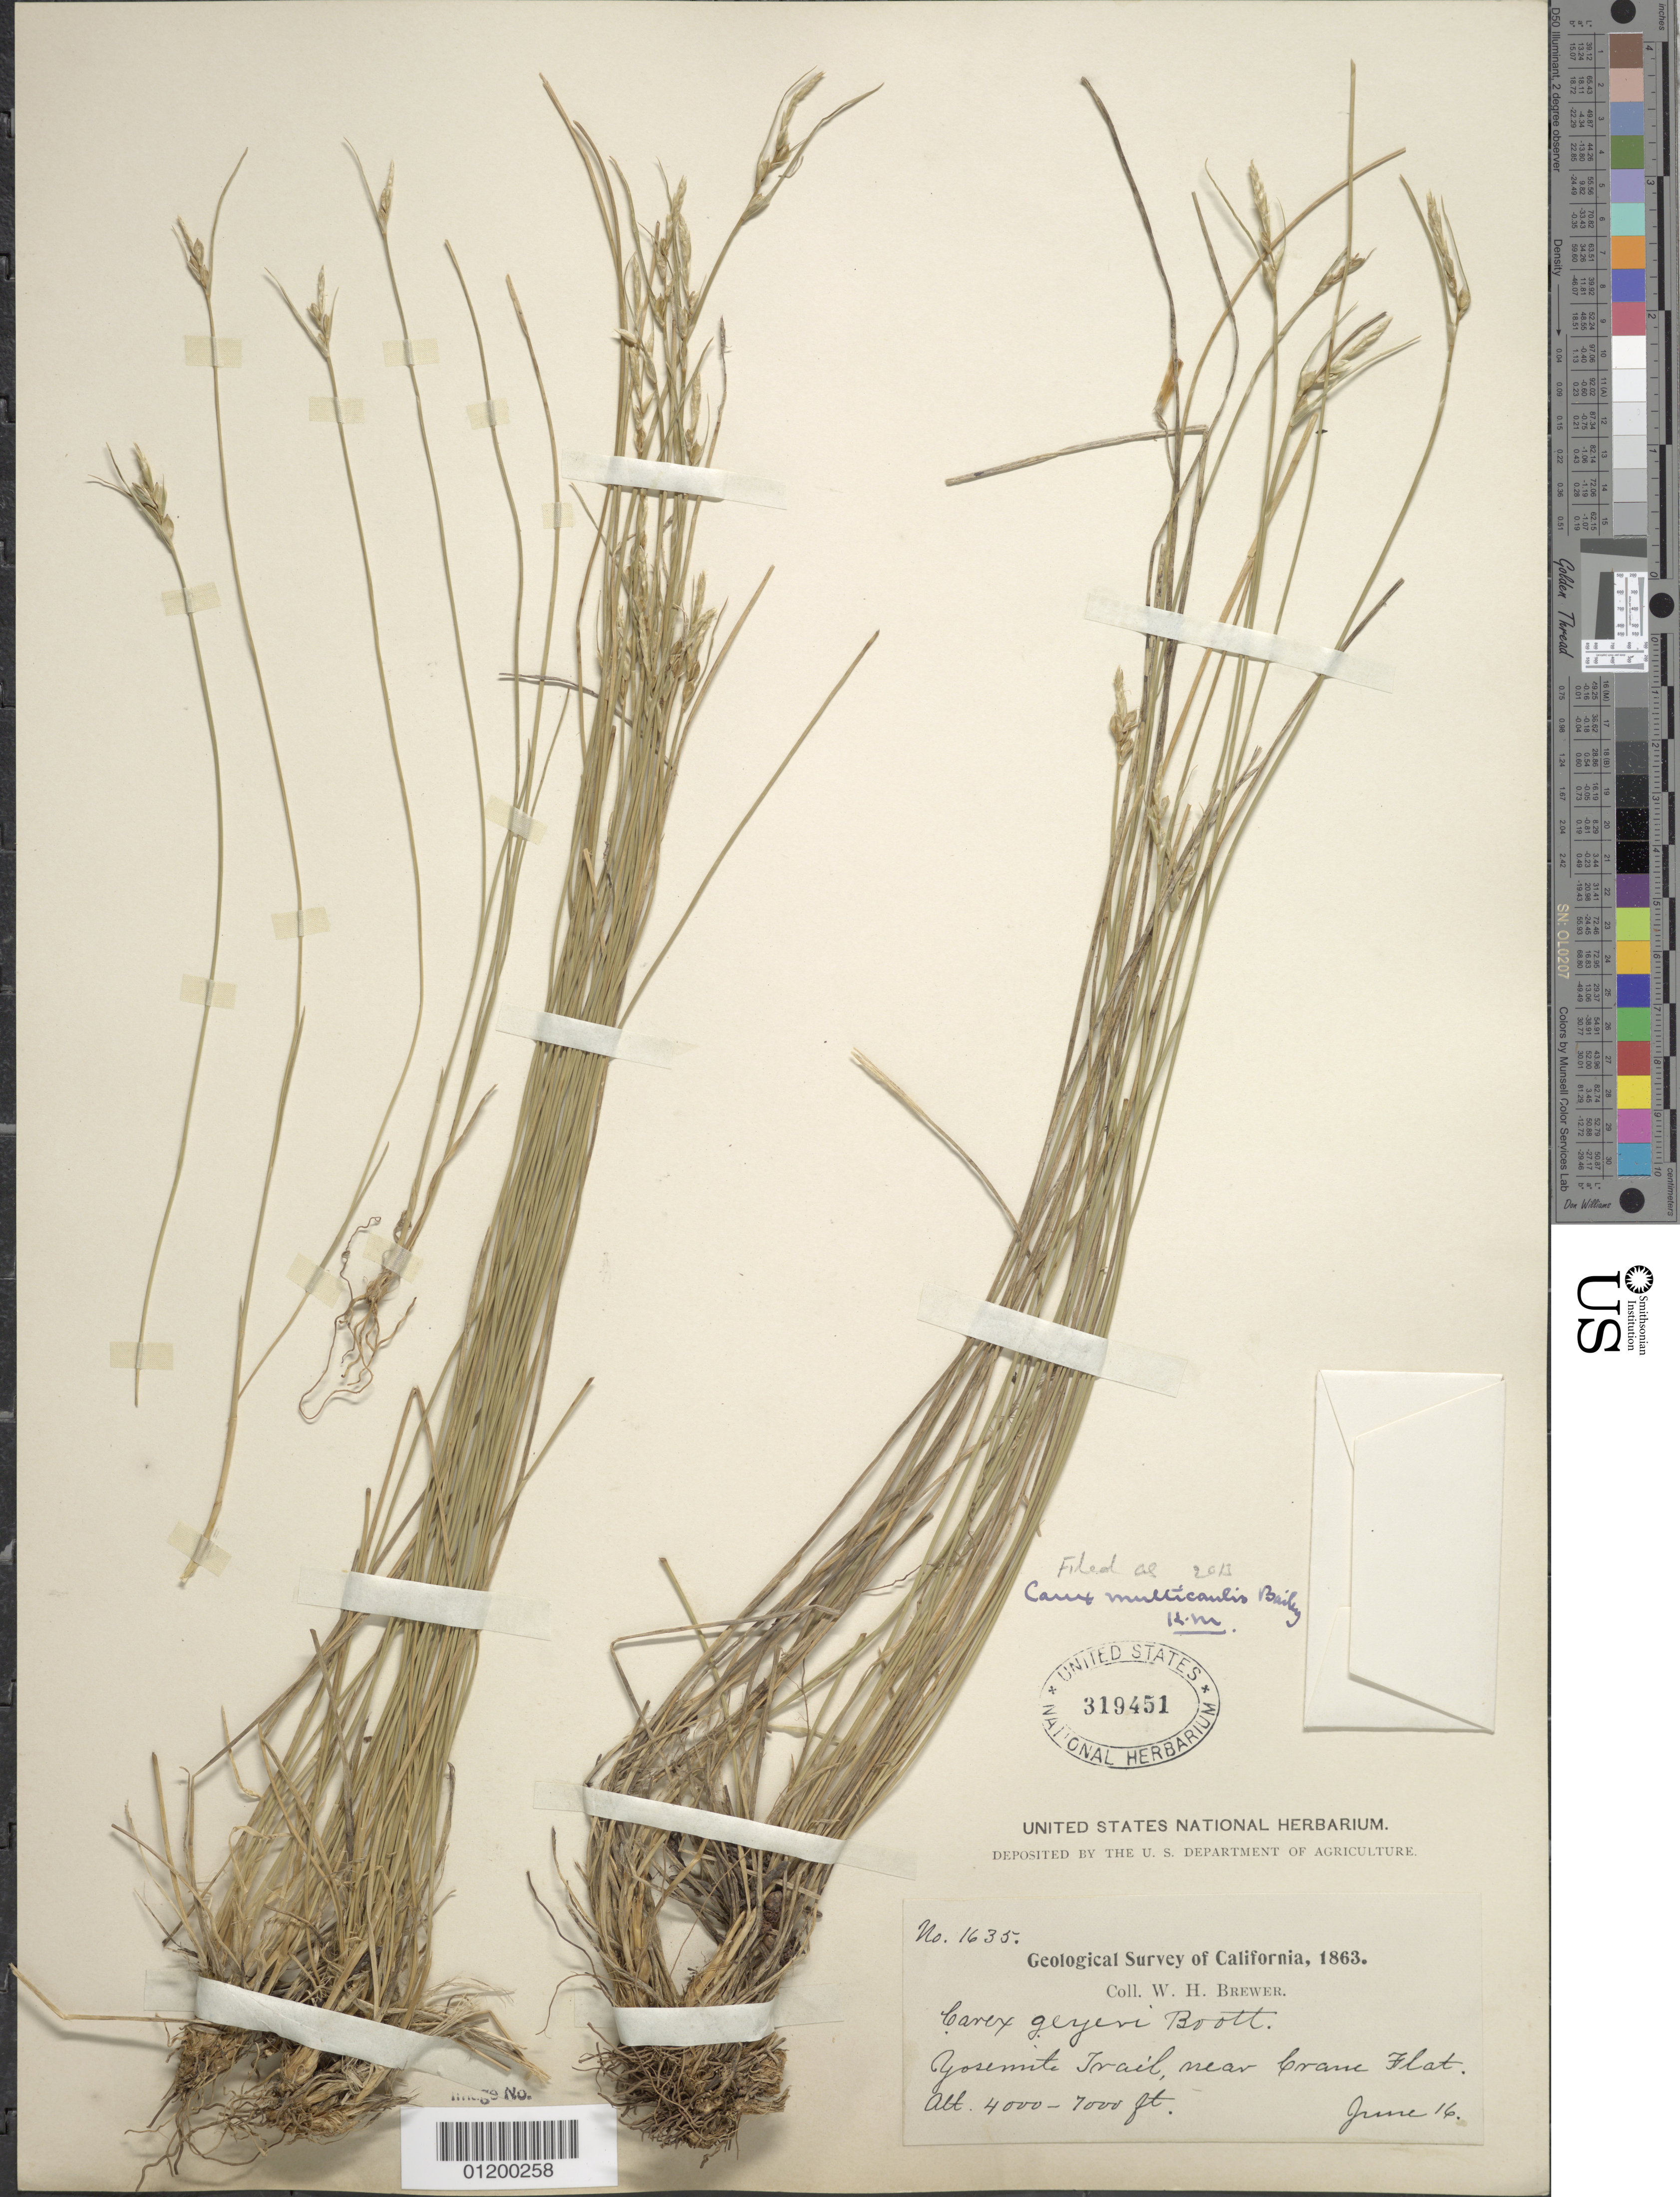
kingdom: Plantae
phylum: Tracheophyta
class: Liliopsida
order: Poales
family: Cyperaceae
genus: Carex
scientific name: Carex multicaulis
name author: L.H. Bailey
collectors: W. H. Brewer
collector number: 1635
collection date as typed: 16 Jun 1863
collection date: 1863-06-16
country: United States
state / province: California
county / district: Mariposa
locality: Yosemite Trail.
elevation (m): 1219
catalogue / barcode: US 319451